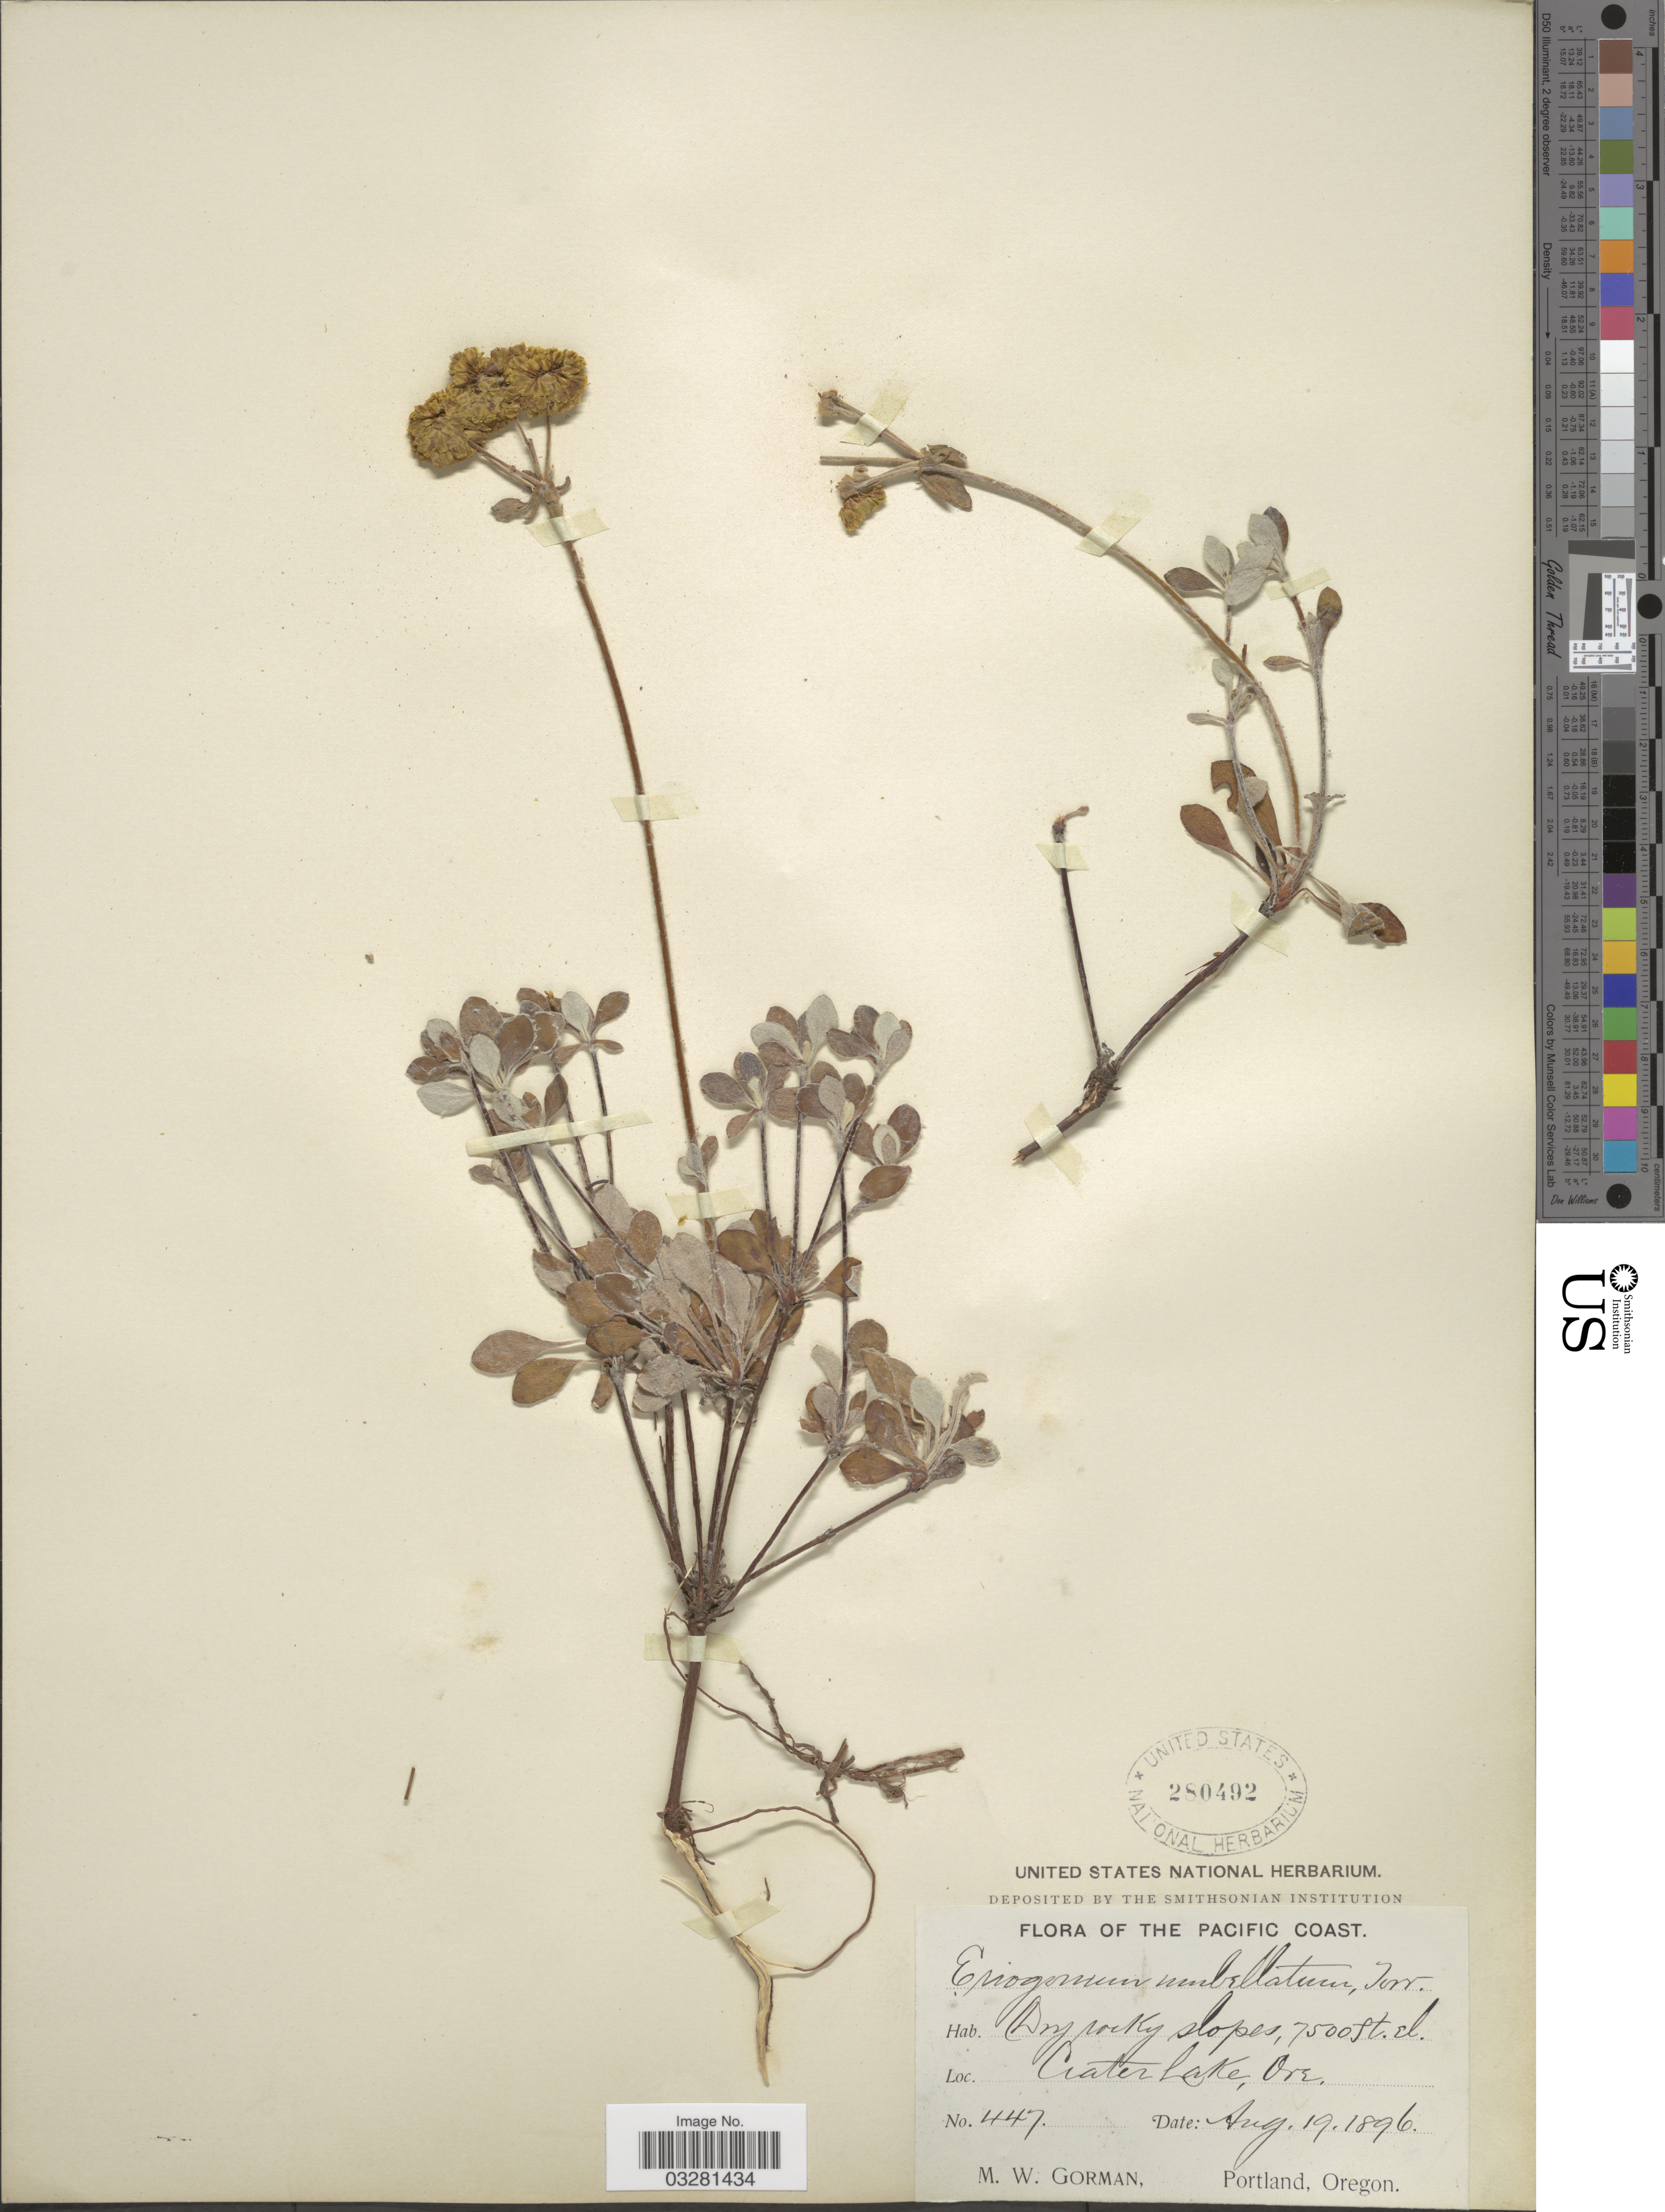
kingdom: Plantae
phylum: Tracheophyta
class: Magnoliopsida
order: Caryophyllales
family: Polygonaceae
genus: Eriogonum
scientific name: Eriogonum biumbellatum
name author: Rydb.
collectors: M. W. Gorman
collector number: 447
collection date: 1896-08-19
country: United States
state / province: Oregon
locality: The Pacific Coast. Crater Lake, Ore.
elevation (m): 2286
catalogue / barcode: US 280492